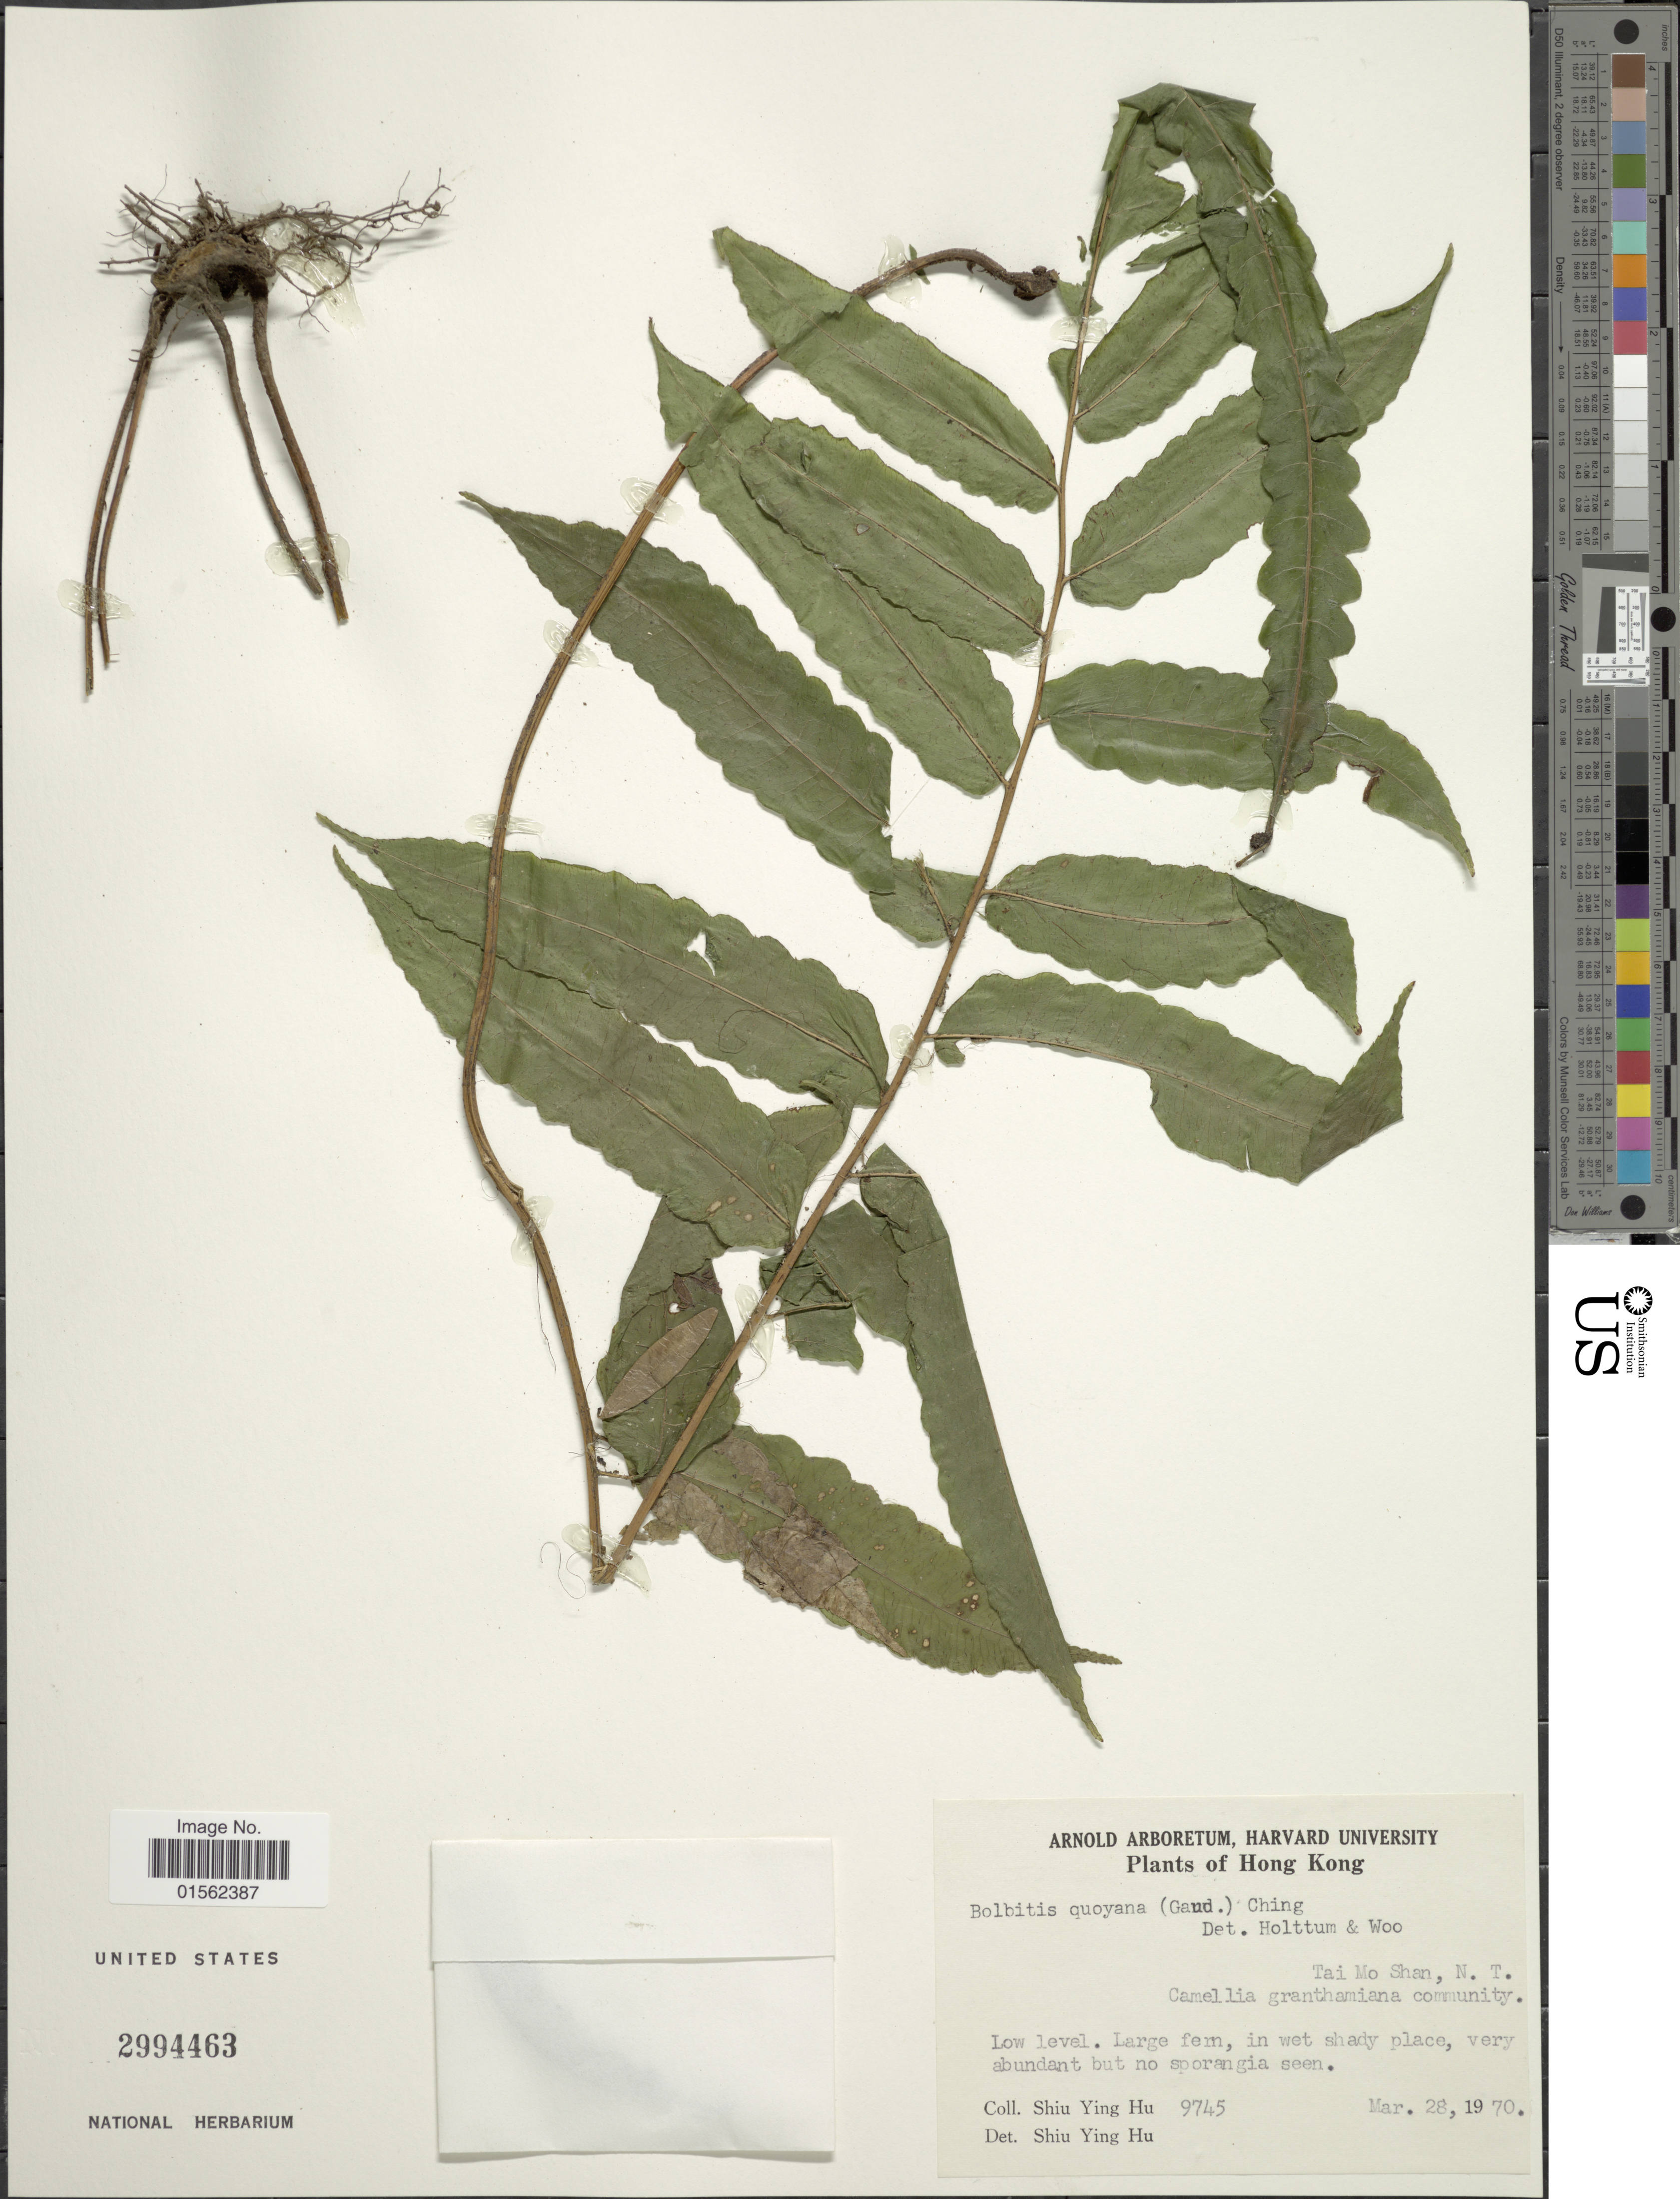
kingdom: Plantae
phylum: Tracheophyta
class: Polypodiopsida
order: Polypodiales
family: Dryopteridaceae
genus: Bolbitis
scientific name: Bolbitis subcordata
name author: (Copel.) Ching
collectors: S. Y. Hu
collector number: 9745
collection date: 1970-03-28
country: China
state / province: Hong Kong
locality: Tai Mo Shan, N. T., Camellia granthamiana community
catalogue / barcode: US 2994463